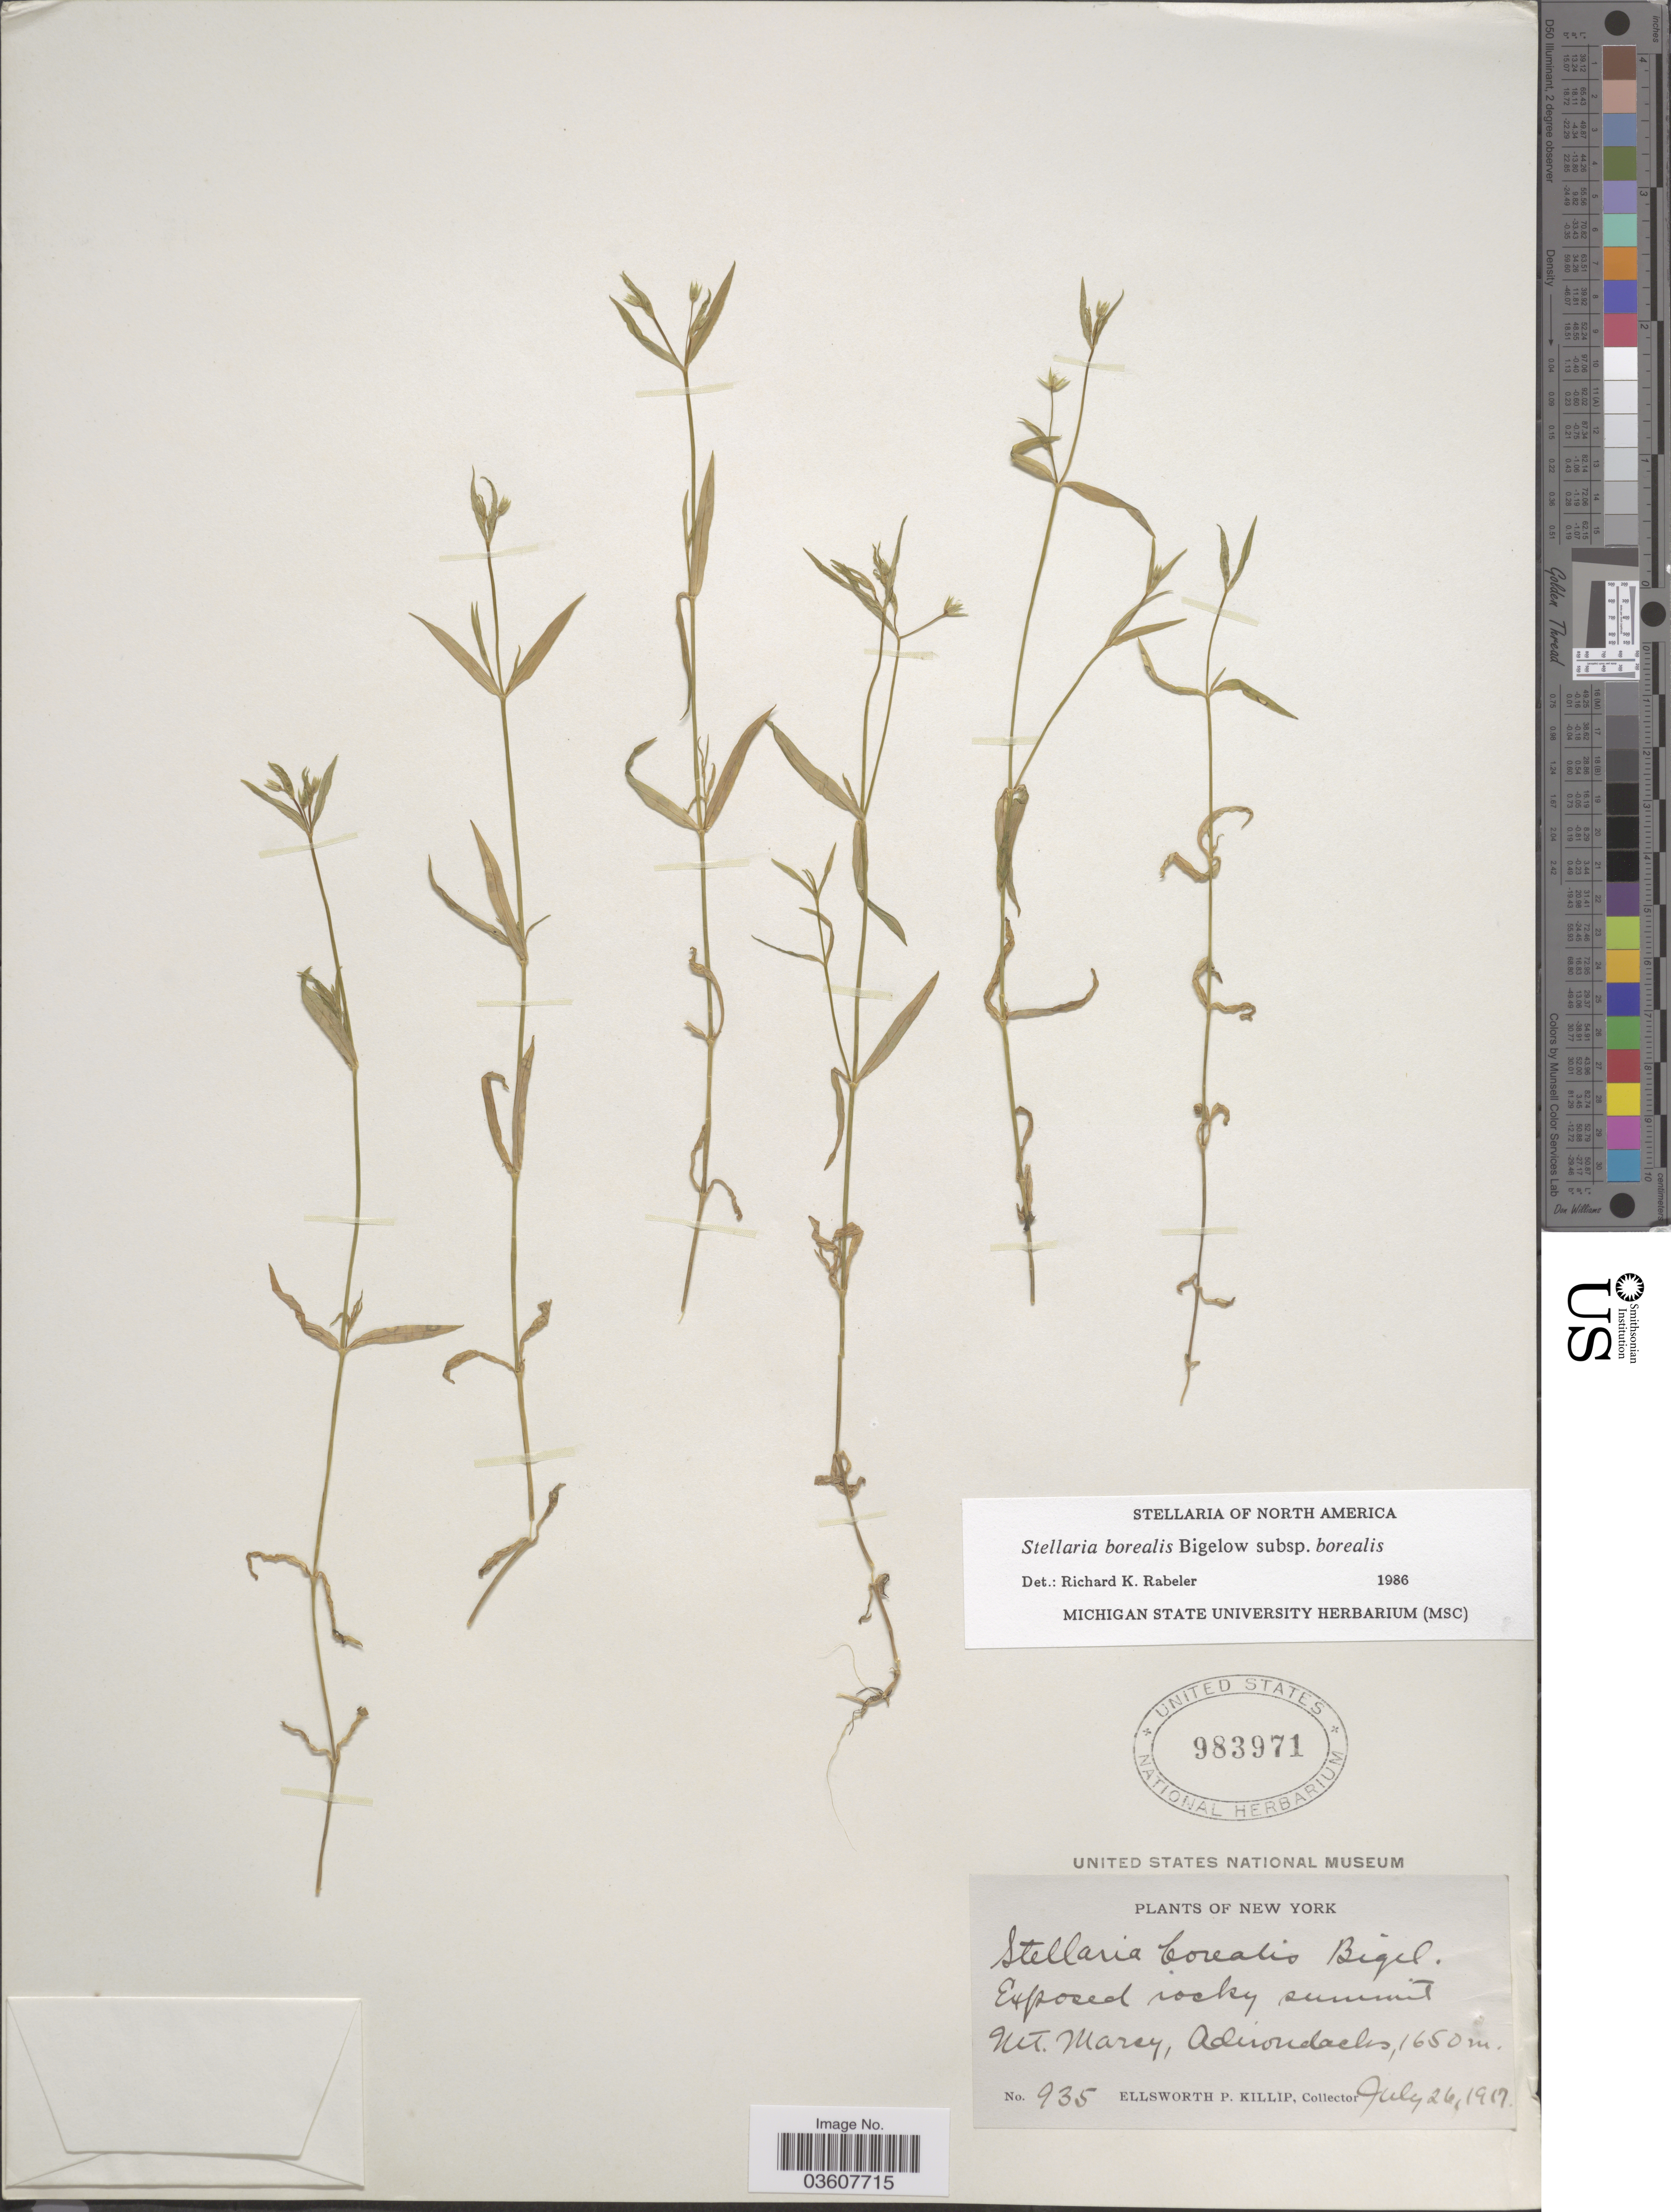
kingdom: Plantae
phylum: Tracheophyta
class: Magnoliopsida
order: Caryophyllales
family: Caryophyllaceae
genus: Stellaria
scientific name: Stellaria borealis subsp. borealis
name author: Bigelow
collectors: E. P. Killip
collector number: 935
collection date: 1917-07-26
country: United States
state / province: New York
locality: Exposed rocky summit Mt. Marey, Adirondacks.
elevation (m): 1650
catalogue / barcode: US 983971